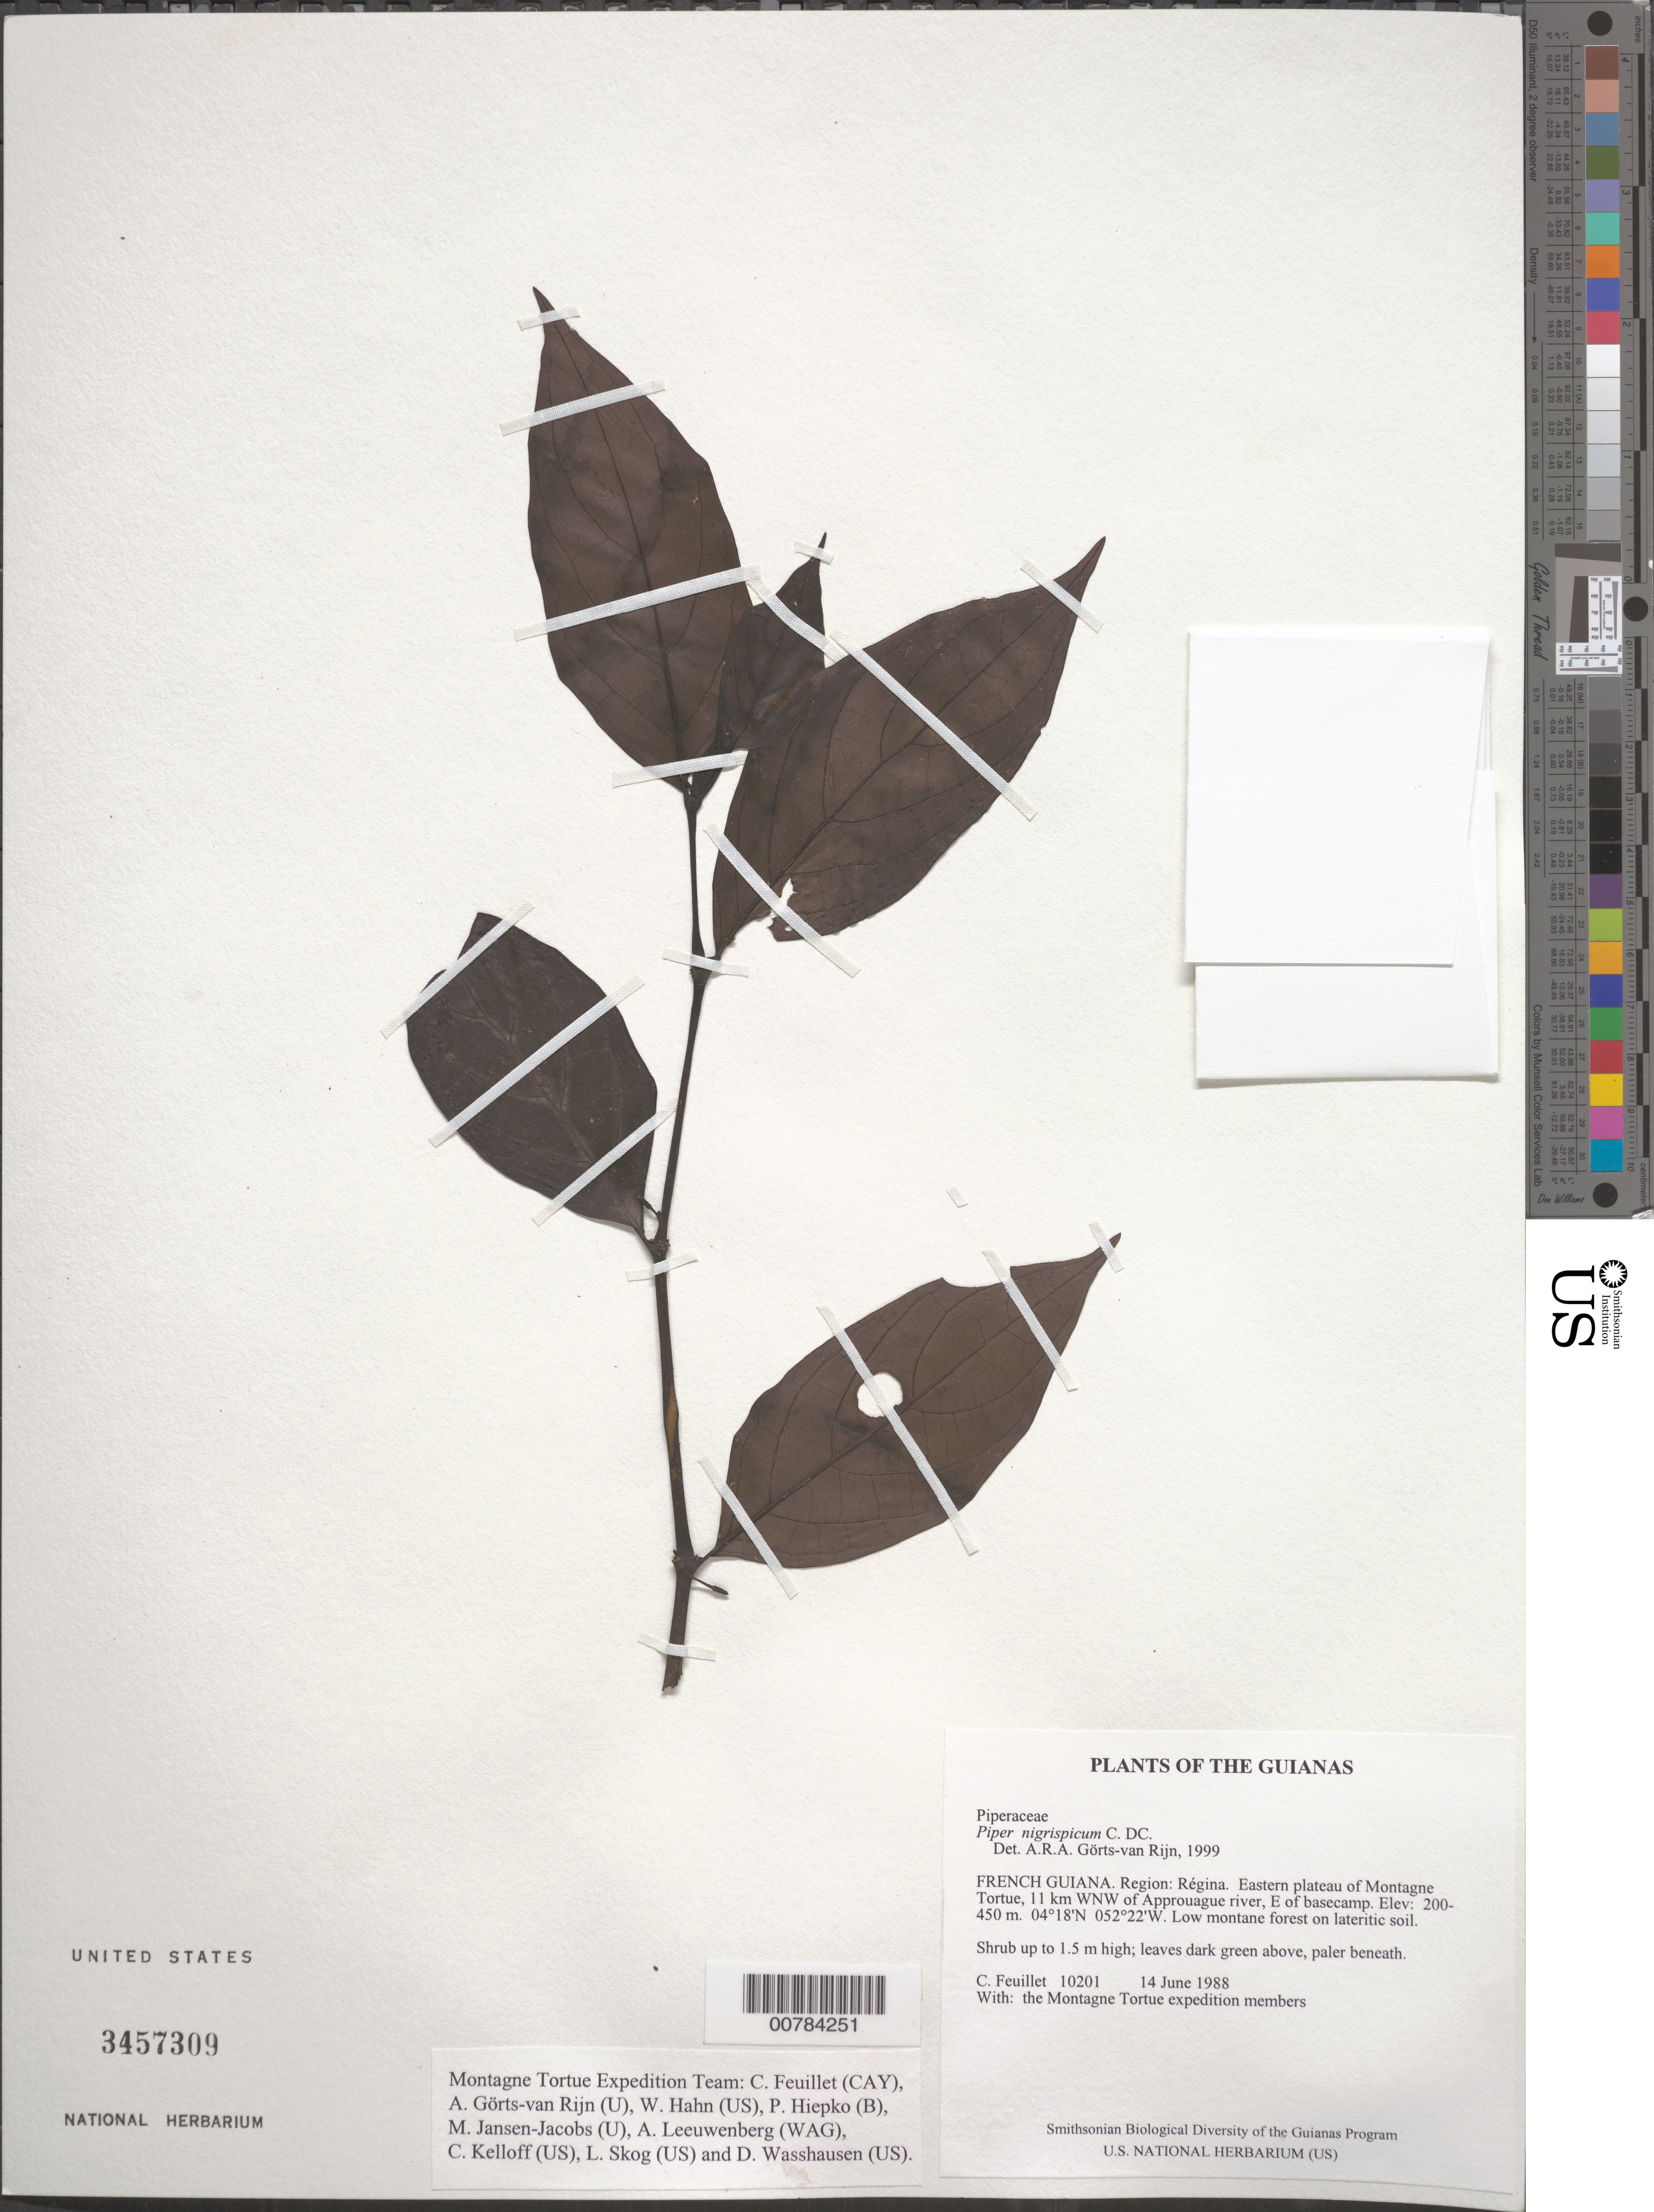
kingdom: Plantae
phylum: Tracheophyta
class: Magnoliopsida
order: Piperales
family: Piperaceae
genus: Piper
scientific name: Piper nigrispicum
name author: C. DC.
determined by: Görts-van Rijn, A. R. A.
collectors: C. Feuillet & Montagne Torte Exped. members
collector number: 10201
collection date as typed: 14 June 1988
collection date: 1988-06-14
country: French Guiana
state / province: Cayenne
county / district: Regina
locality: Eastern plateau of Montagne Tortue, 11 km WNW of Approuague river, E of basecamp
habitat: Low montane forest on lateritic soil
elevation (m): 200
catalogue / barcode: US 3457309